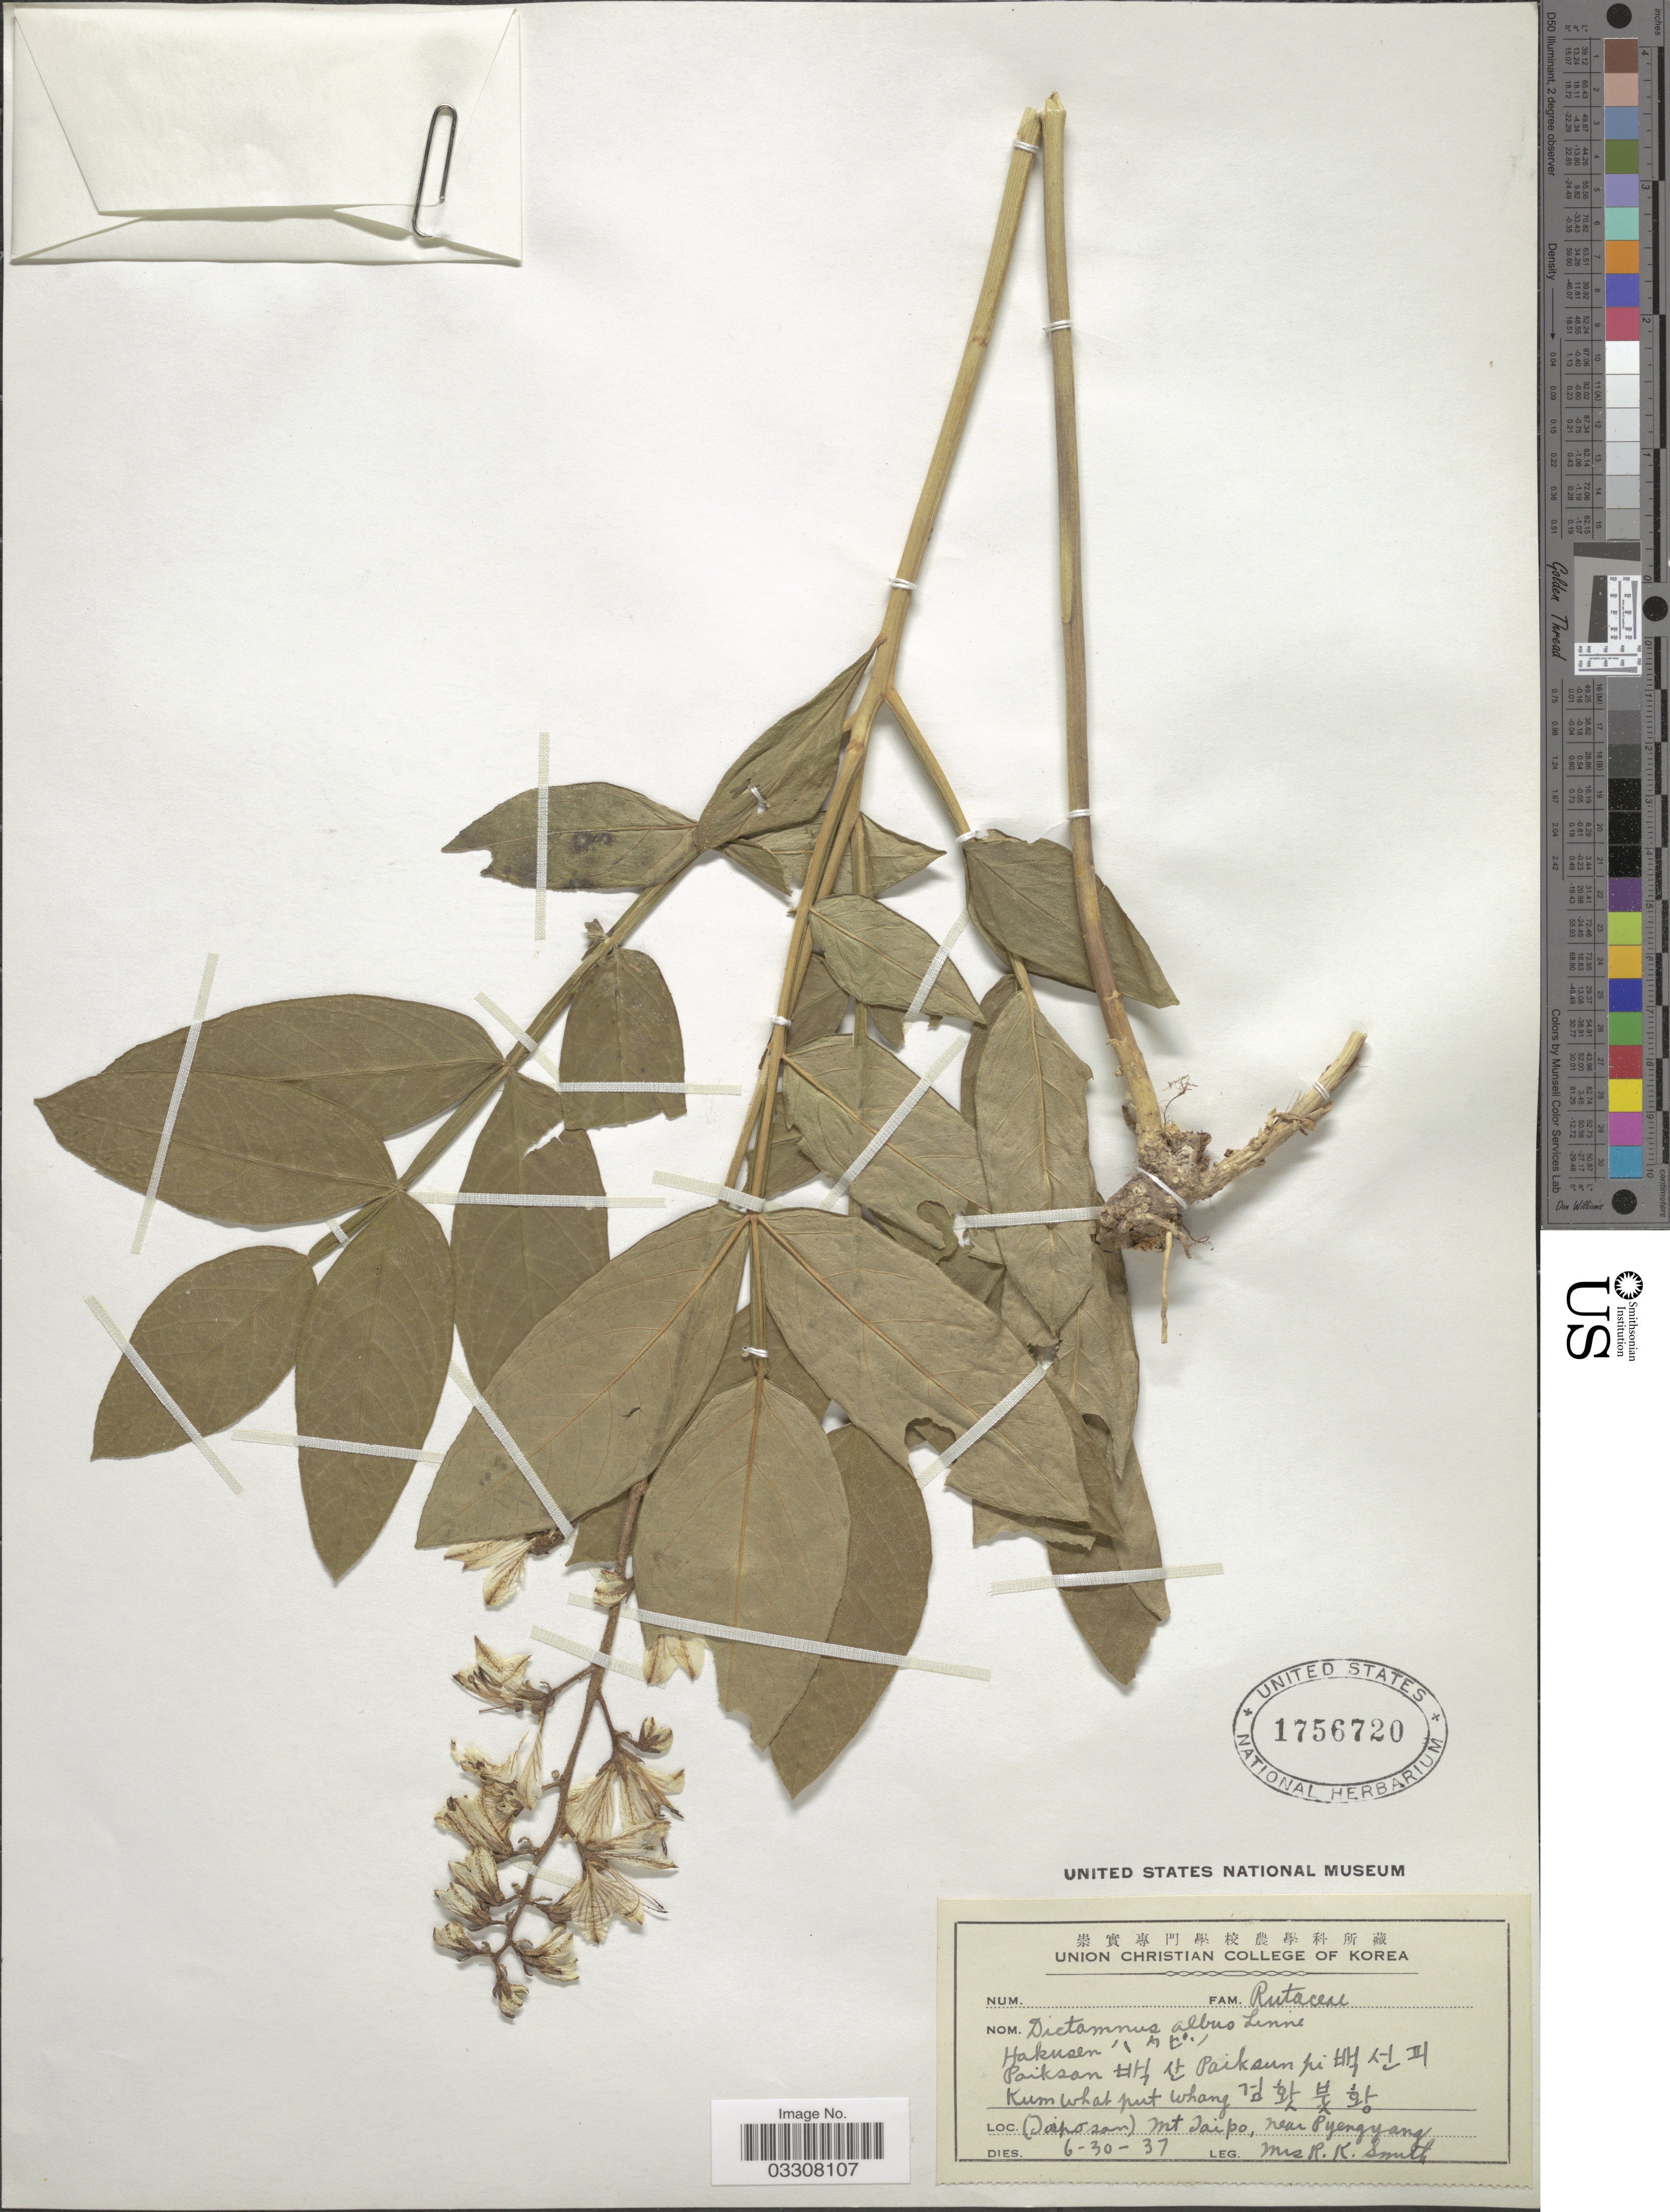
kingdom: Plantae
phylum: Tracheophyta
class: Magnoliopsida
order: Sapindales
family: Rutaceae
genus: Dictamnus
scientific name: Dictamnus albus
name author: L.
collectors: Mrs. R. K. Smith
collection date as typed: Transcribed d/m/y: 30/6/37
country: North Korea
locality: (Taiposan) Mt Taipo, near Pyengyang.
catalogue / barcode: US 1756720